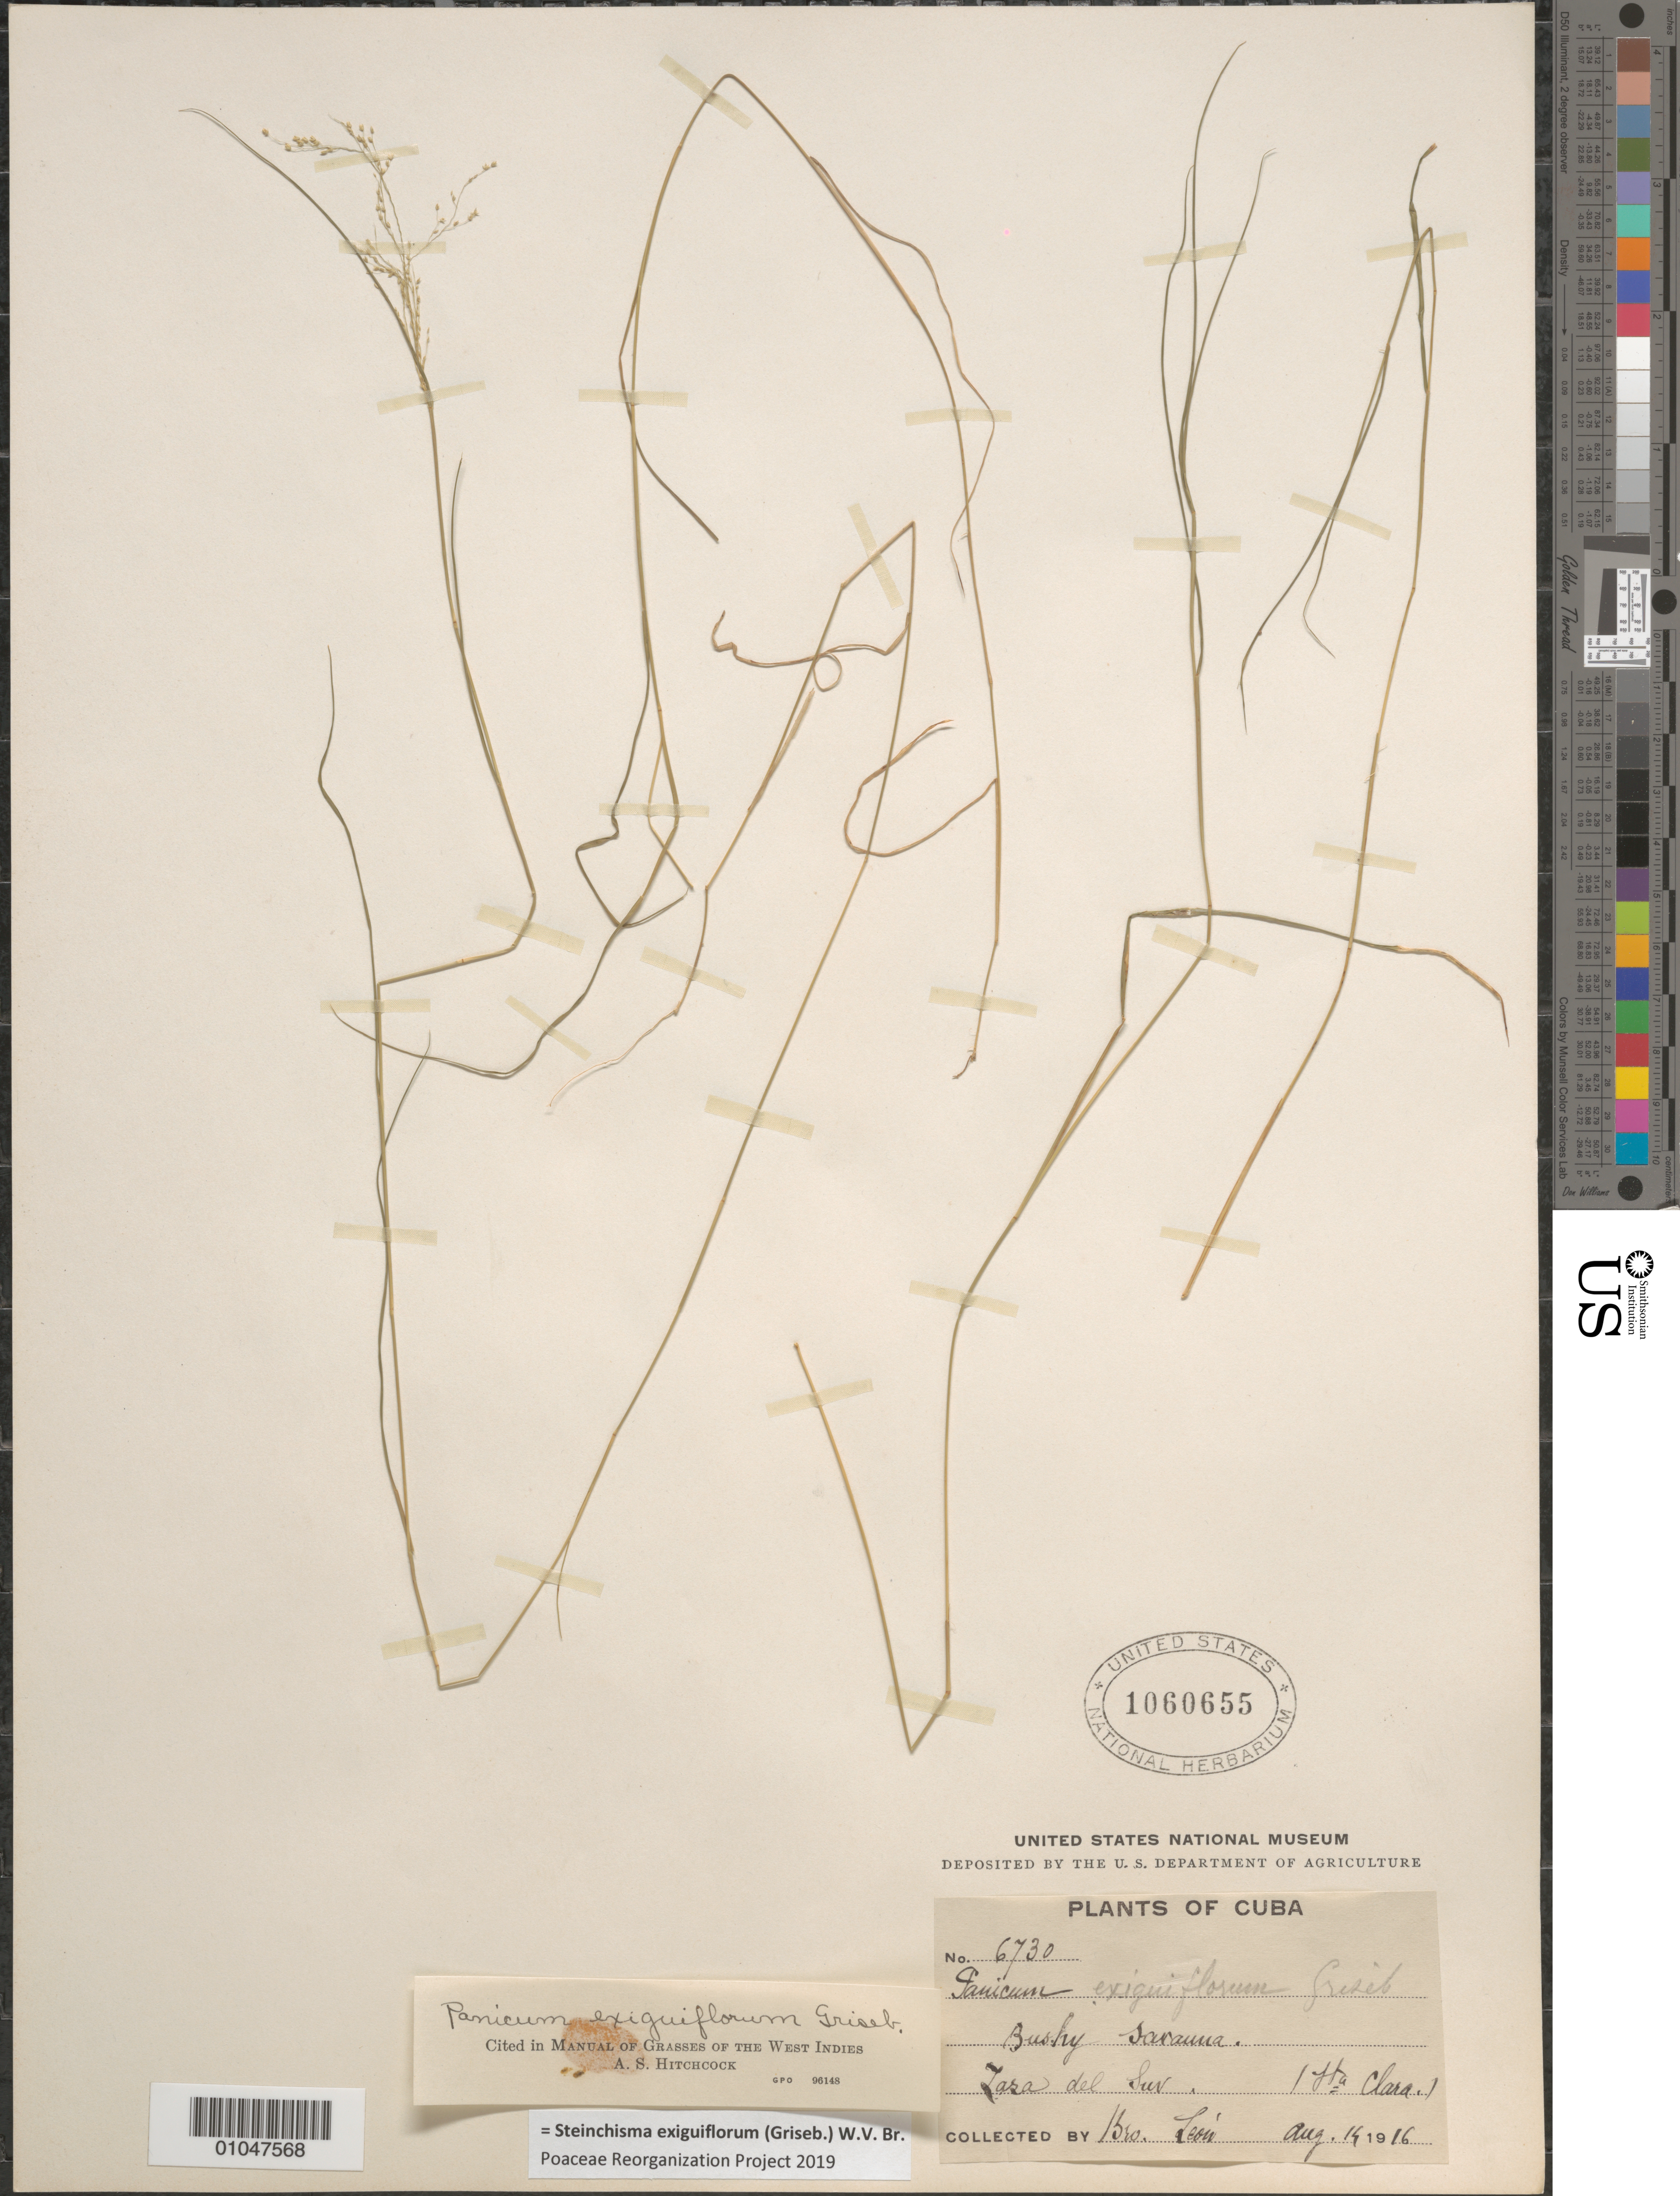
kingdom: Plantae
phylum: Tracheophyta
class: Liliopsida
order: Poales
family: Poaceae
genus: Panicum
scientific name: Panicum exiguiflorum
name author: Griseb.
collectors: Bro. León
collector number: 6730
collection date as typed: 14 Aug 1916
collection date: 1916-08-14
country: Cuba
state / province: Villa Clara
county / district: Santa Clara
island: Cuba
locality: Lara del Sur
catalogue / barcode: US 1060655